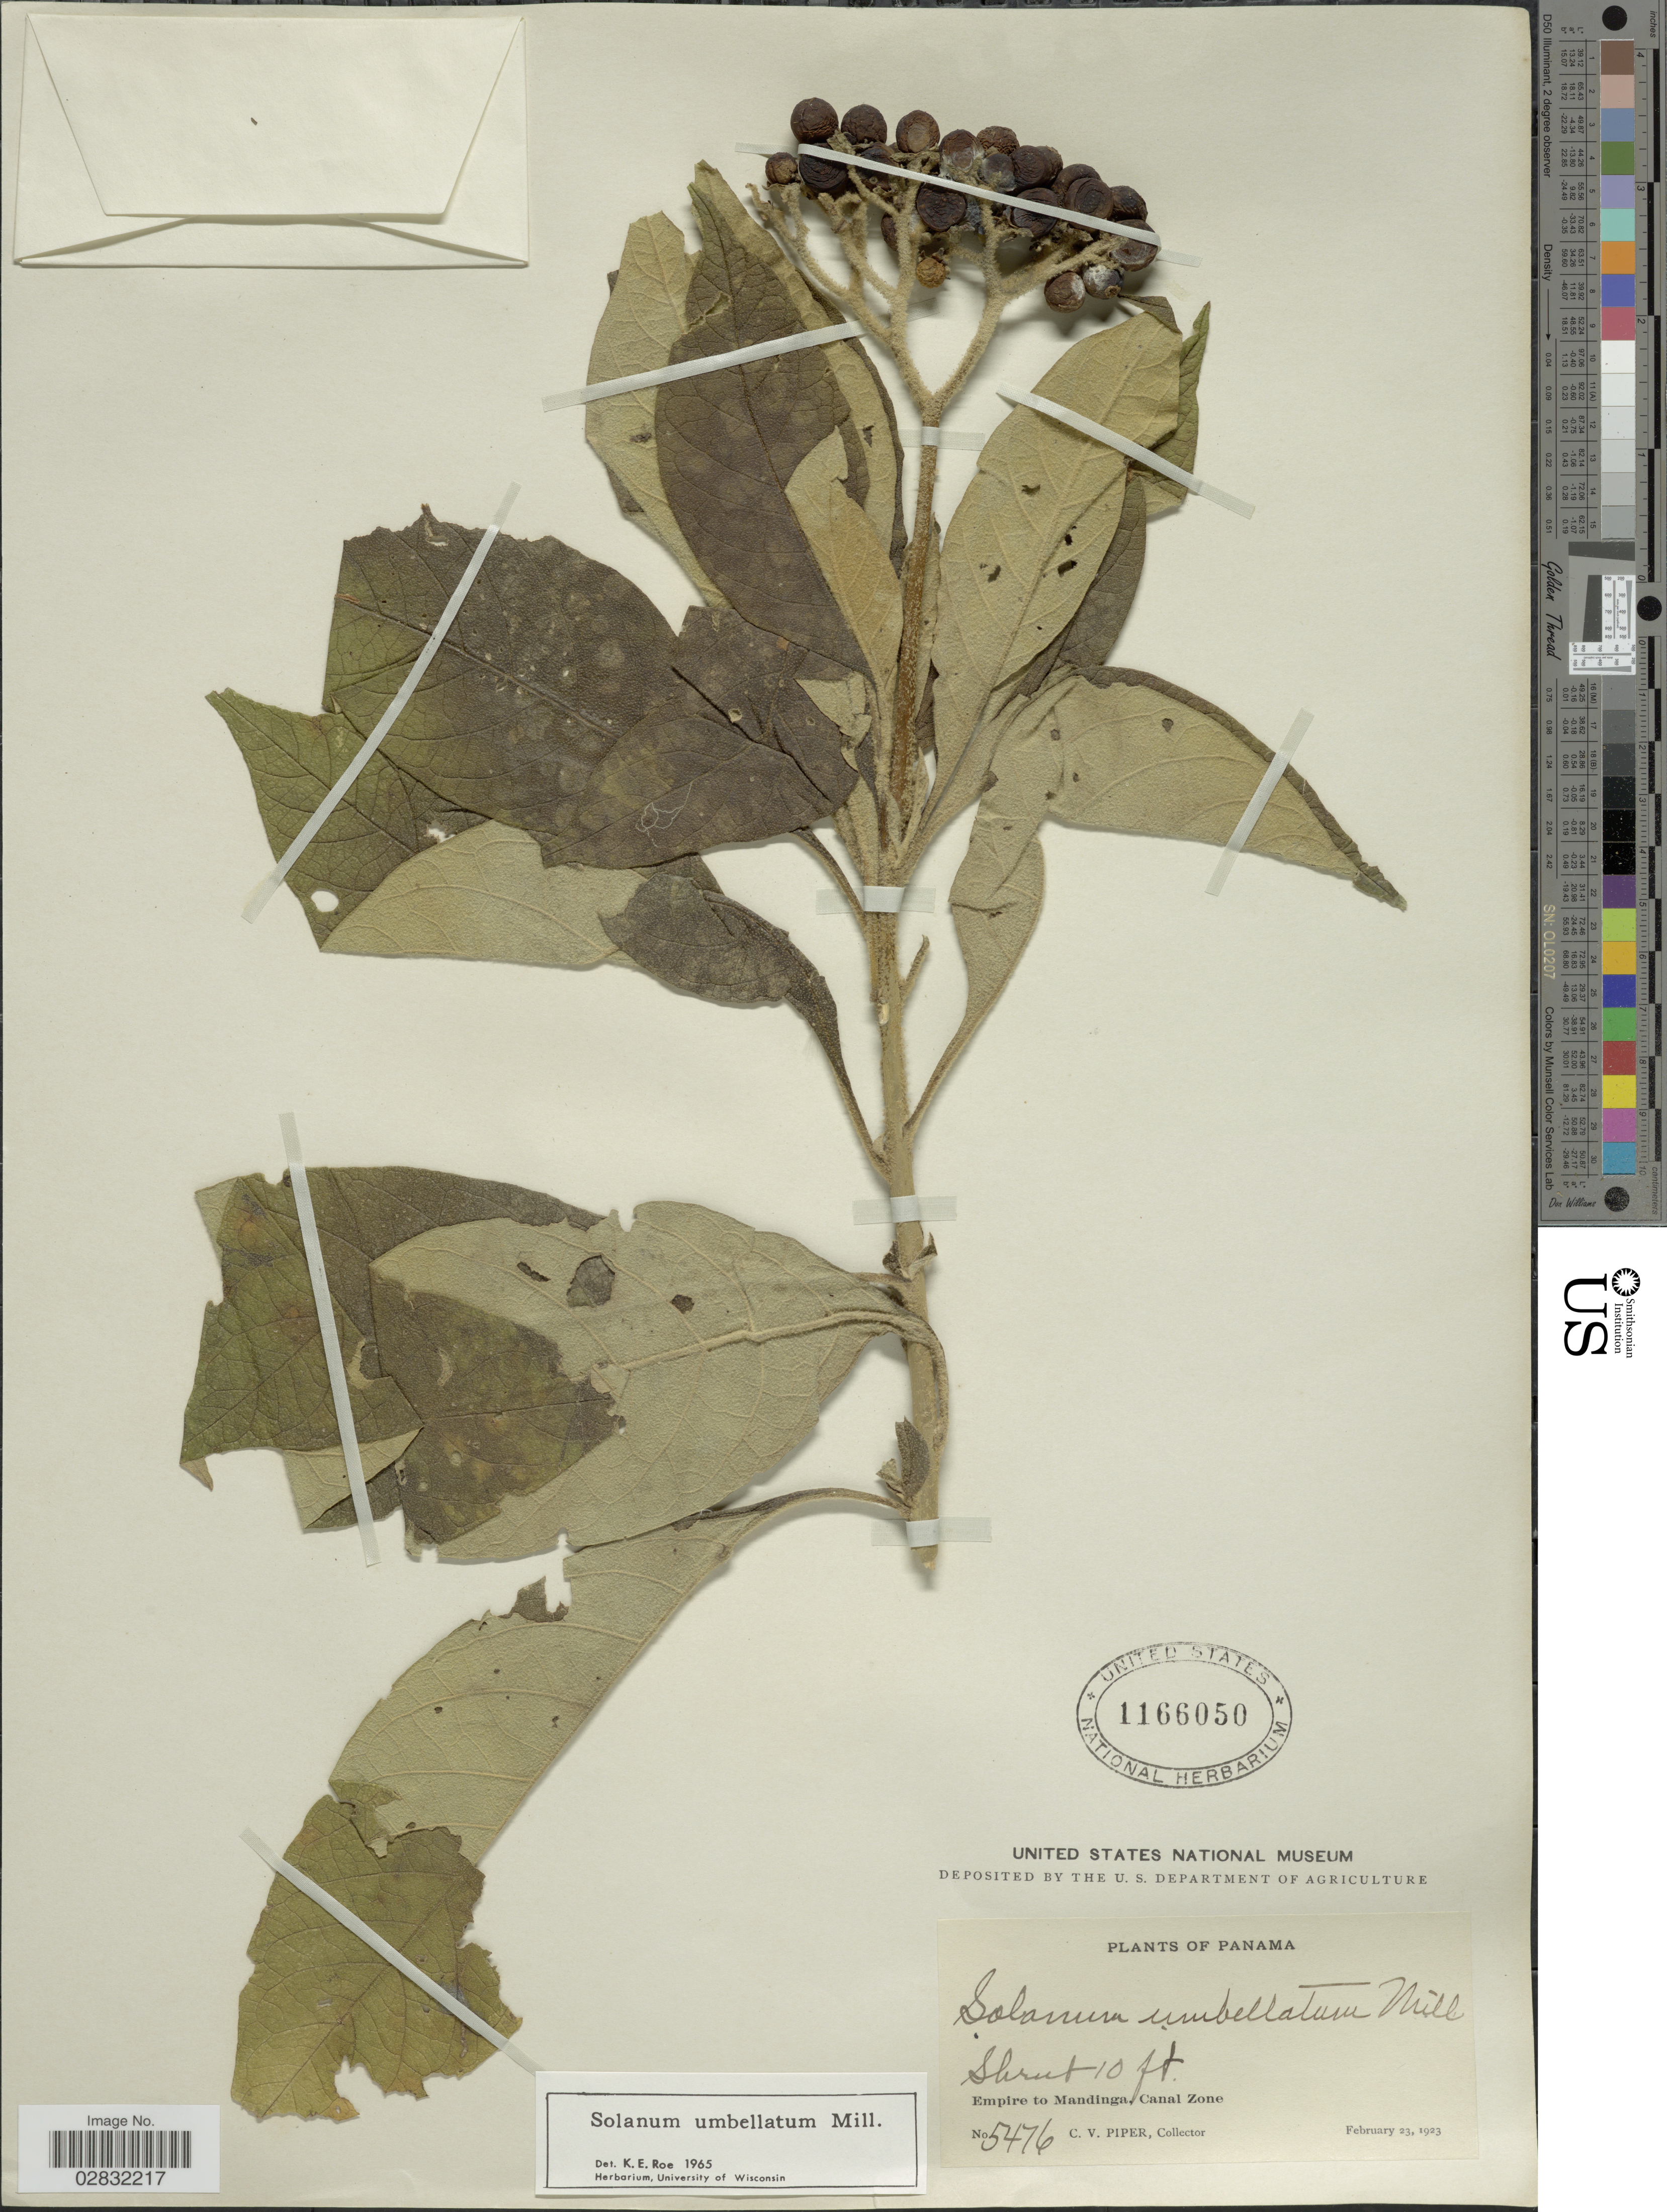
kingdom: Plantae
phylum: Tracheophyta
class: Magnoliopsida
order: Solanales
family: Solanaceae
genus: Solanum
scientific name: Solanum umbellatum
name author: Mill.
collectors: C. V. Piper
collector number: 5476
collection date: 1923-02-23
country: Panama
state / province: Colón / Panamá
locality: Empire to Mandinga, Canal Zone.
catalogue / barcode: US 1166050